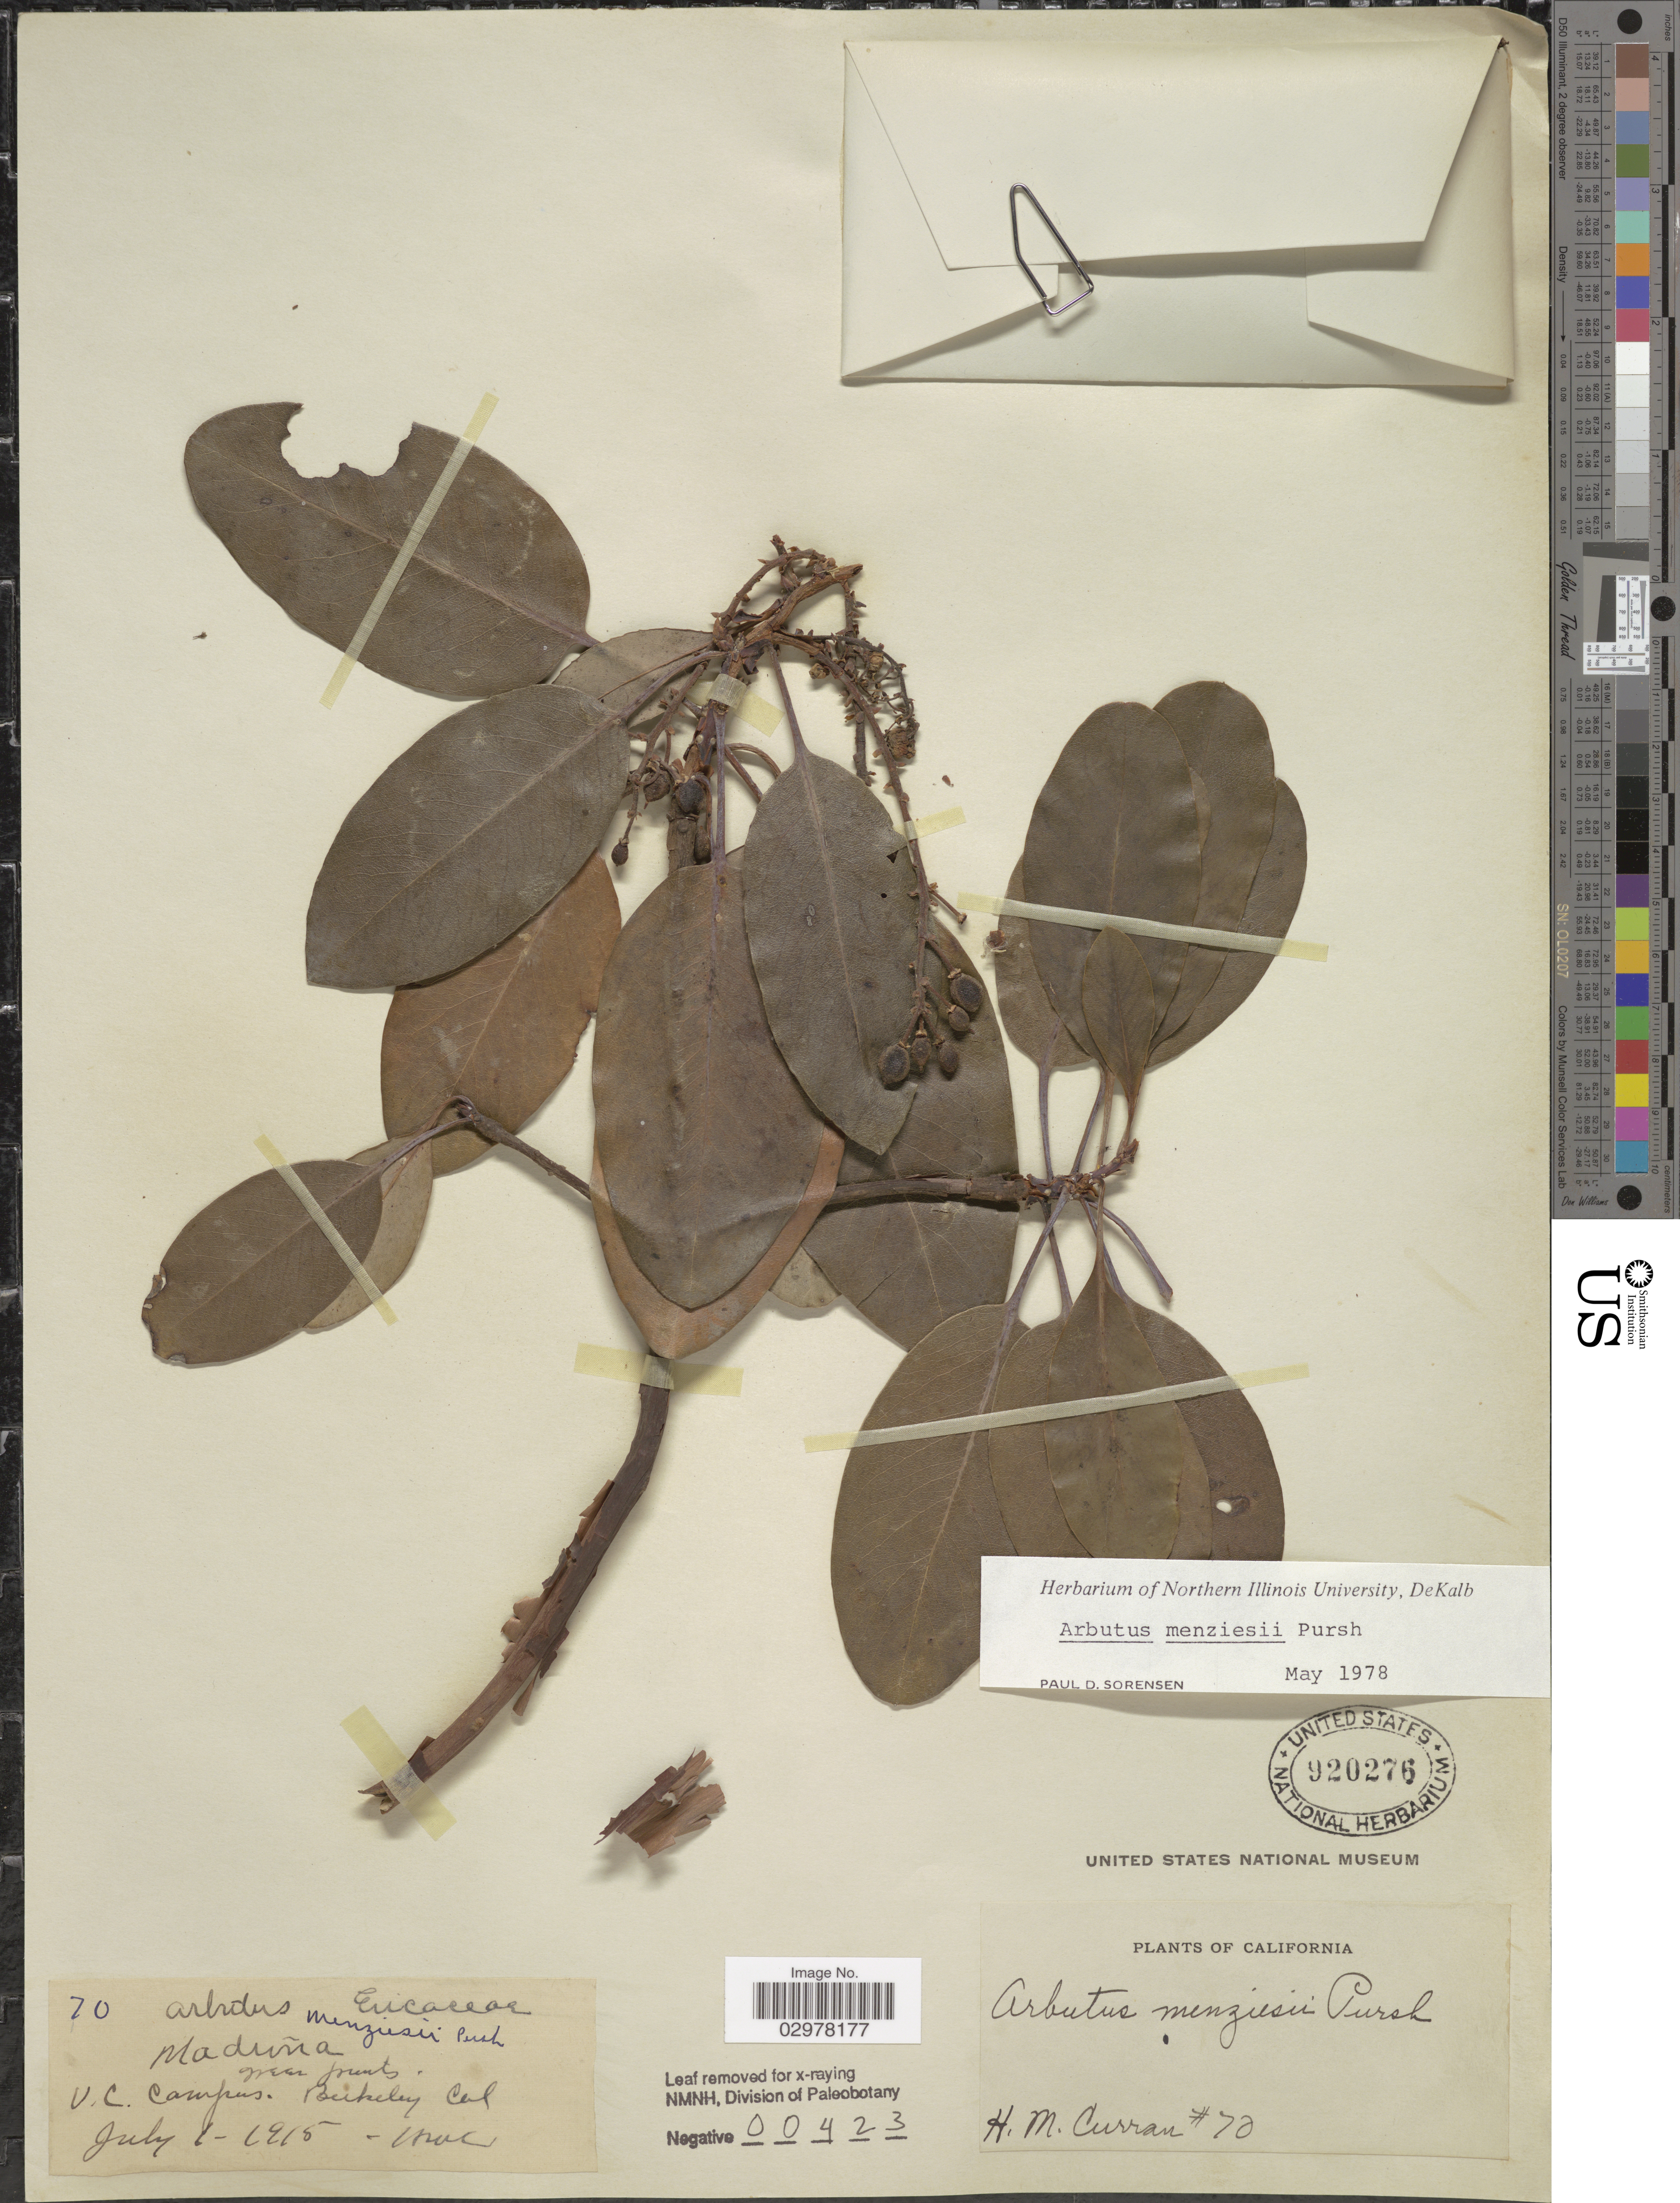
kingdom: Plantae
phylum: Tracheophyta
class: Magnoliopsida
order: Ericales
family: Ericaceae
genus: Arbutus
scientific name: Arbutus menziesii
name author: Pursh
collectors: H. M. Curran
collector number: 70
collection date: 1915-07-01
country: United States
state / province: California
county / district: Alameda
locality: V.C. Campus, Berkeley.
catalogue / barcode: US 920276